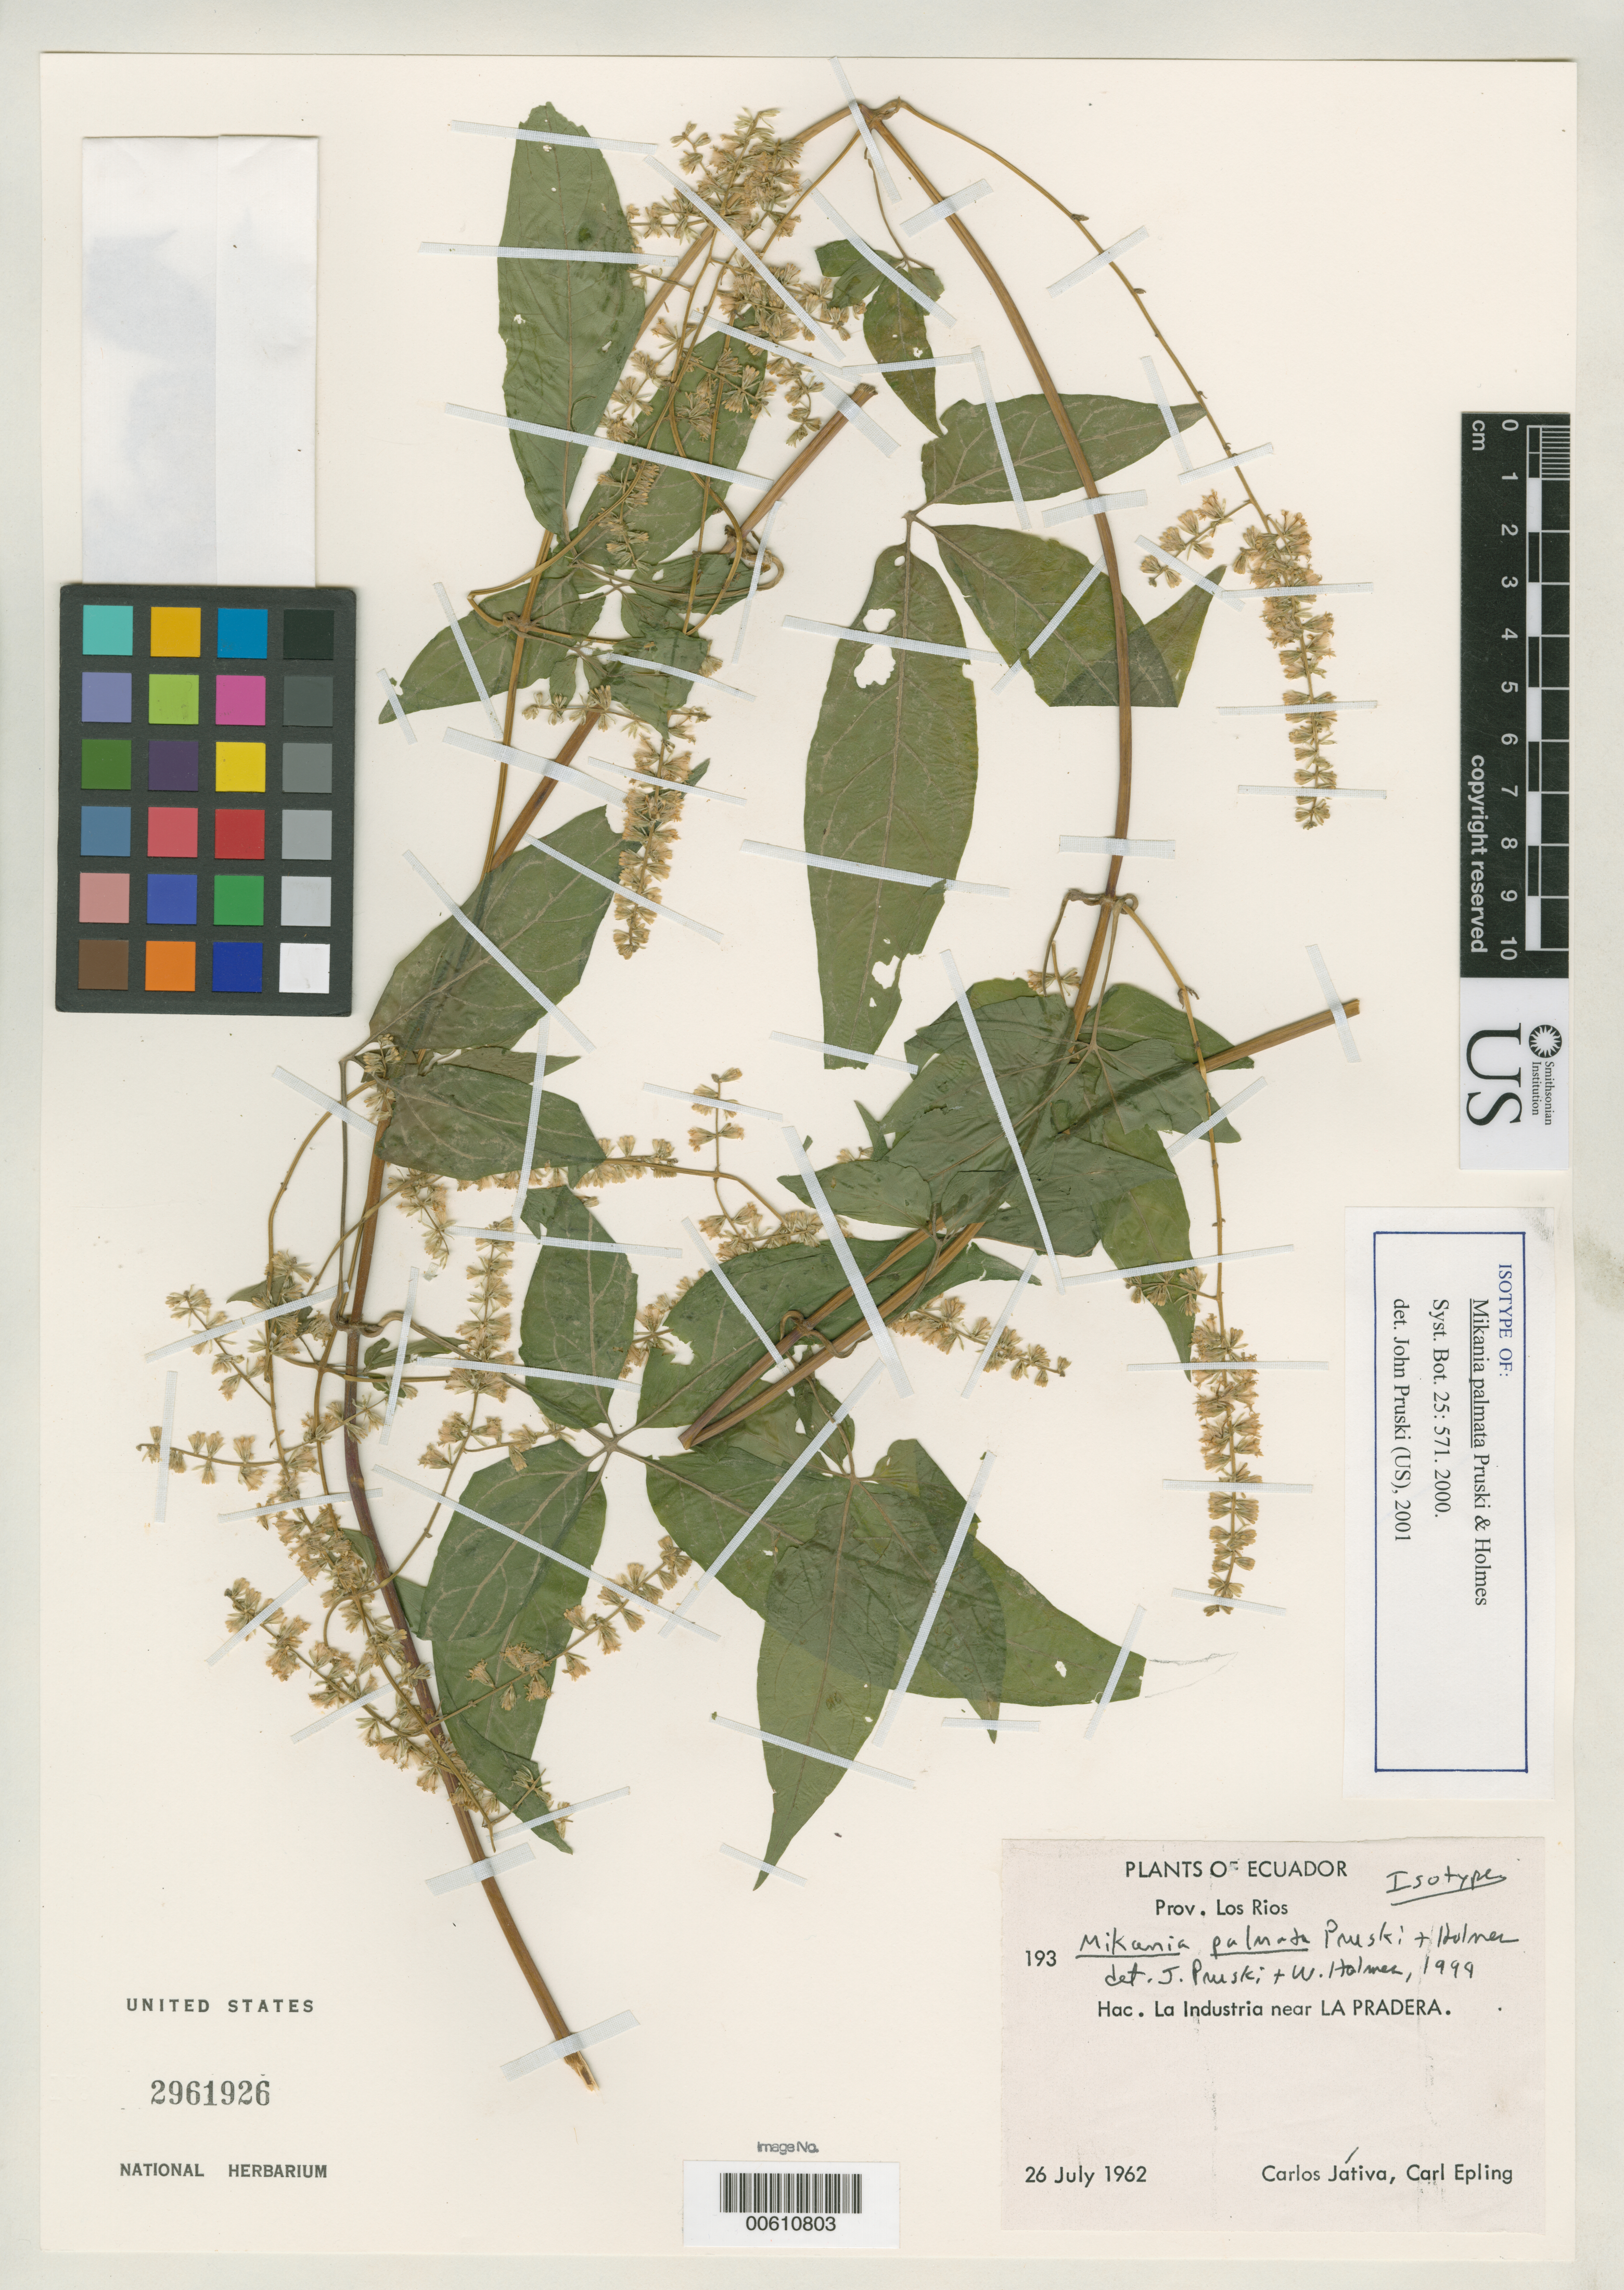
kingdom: Plantae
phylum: Tracheophyta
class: Magnoliopsida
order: Asterales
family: Asteraceae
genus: Mikania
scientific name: Mikania palmata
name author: Pruski & W.C. Holmes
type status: Isotype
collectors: C. D. Játiva & C. C. Epling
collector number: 193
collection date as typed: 26 Jul 1962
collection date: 1962-07-26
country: Ecuador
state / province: Los Ríos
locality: Hac. La Industria near La Pradera.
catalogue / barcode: US 2961926